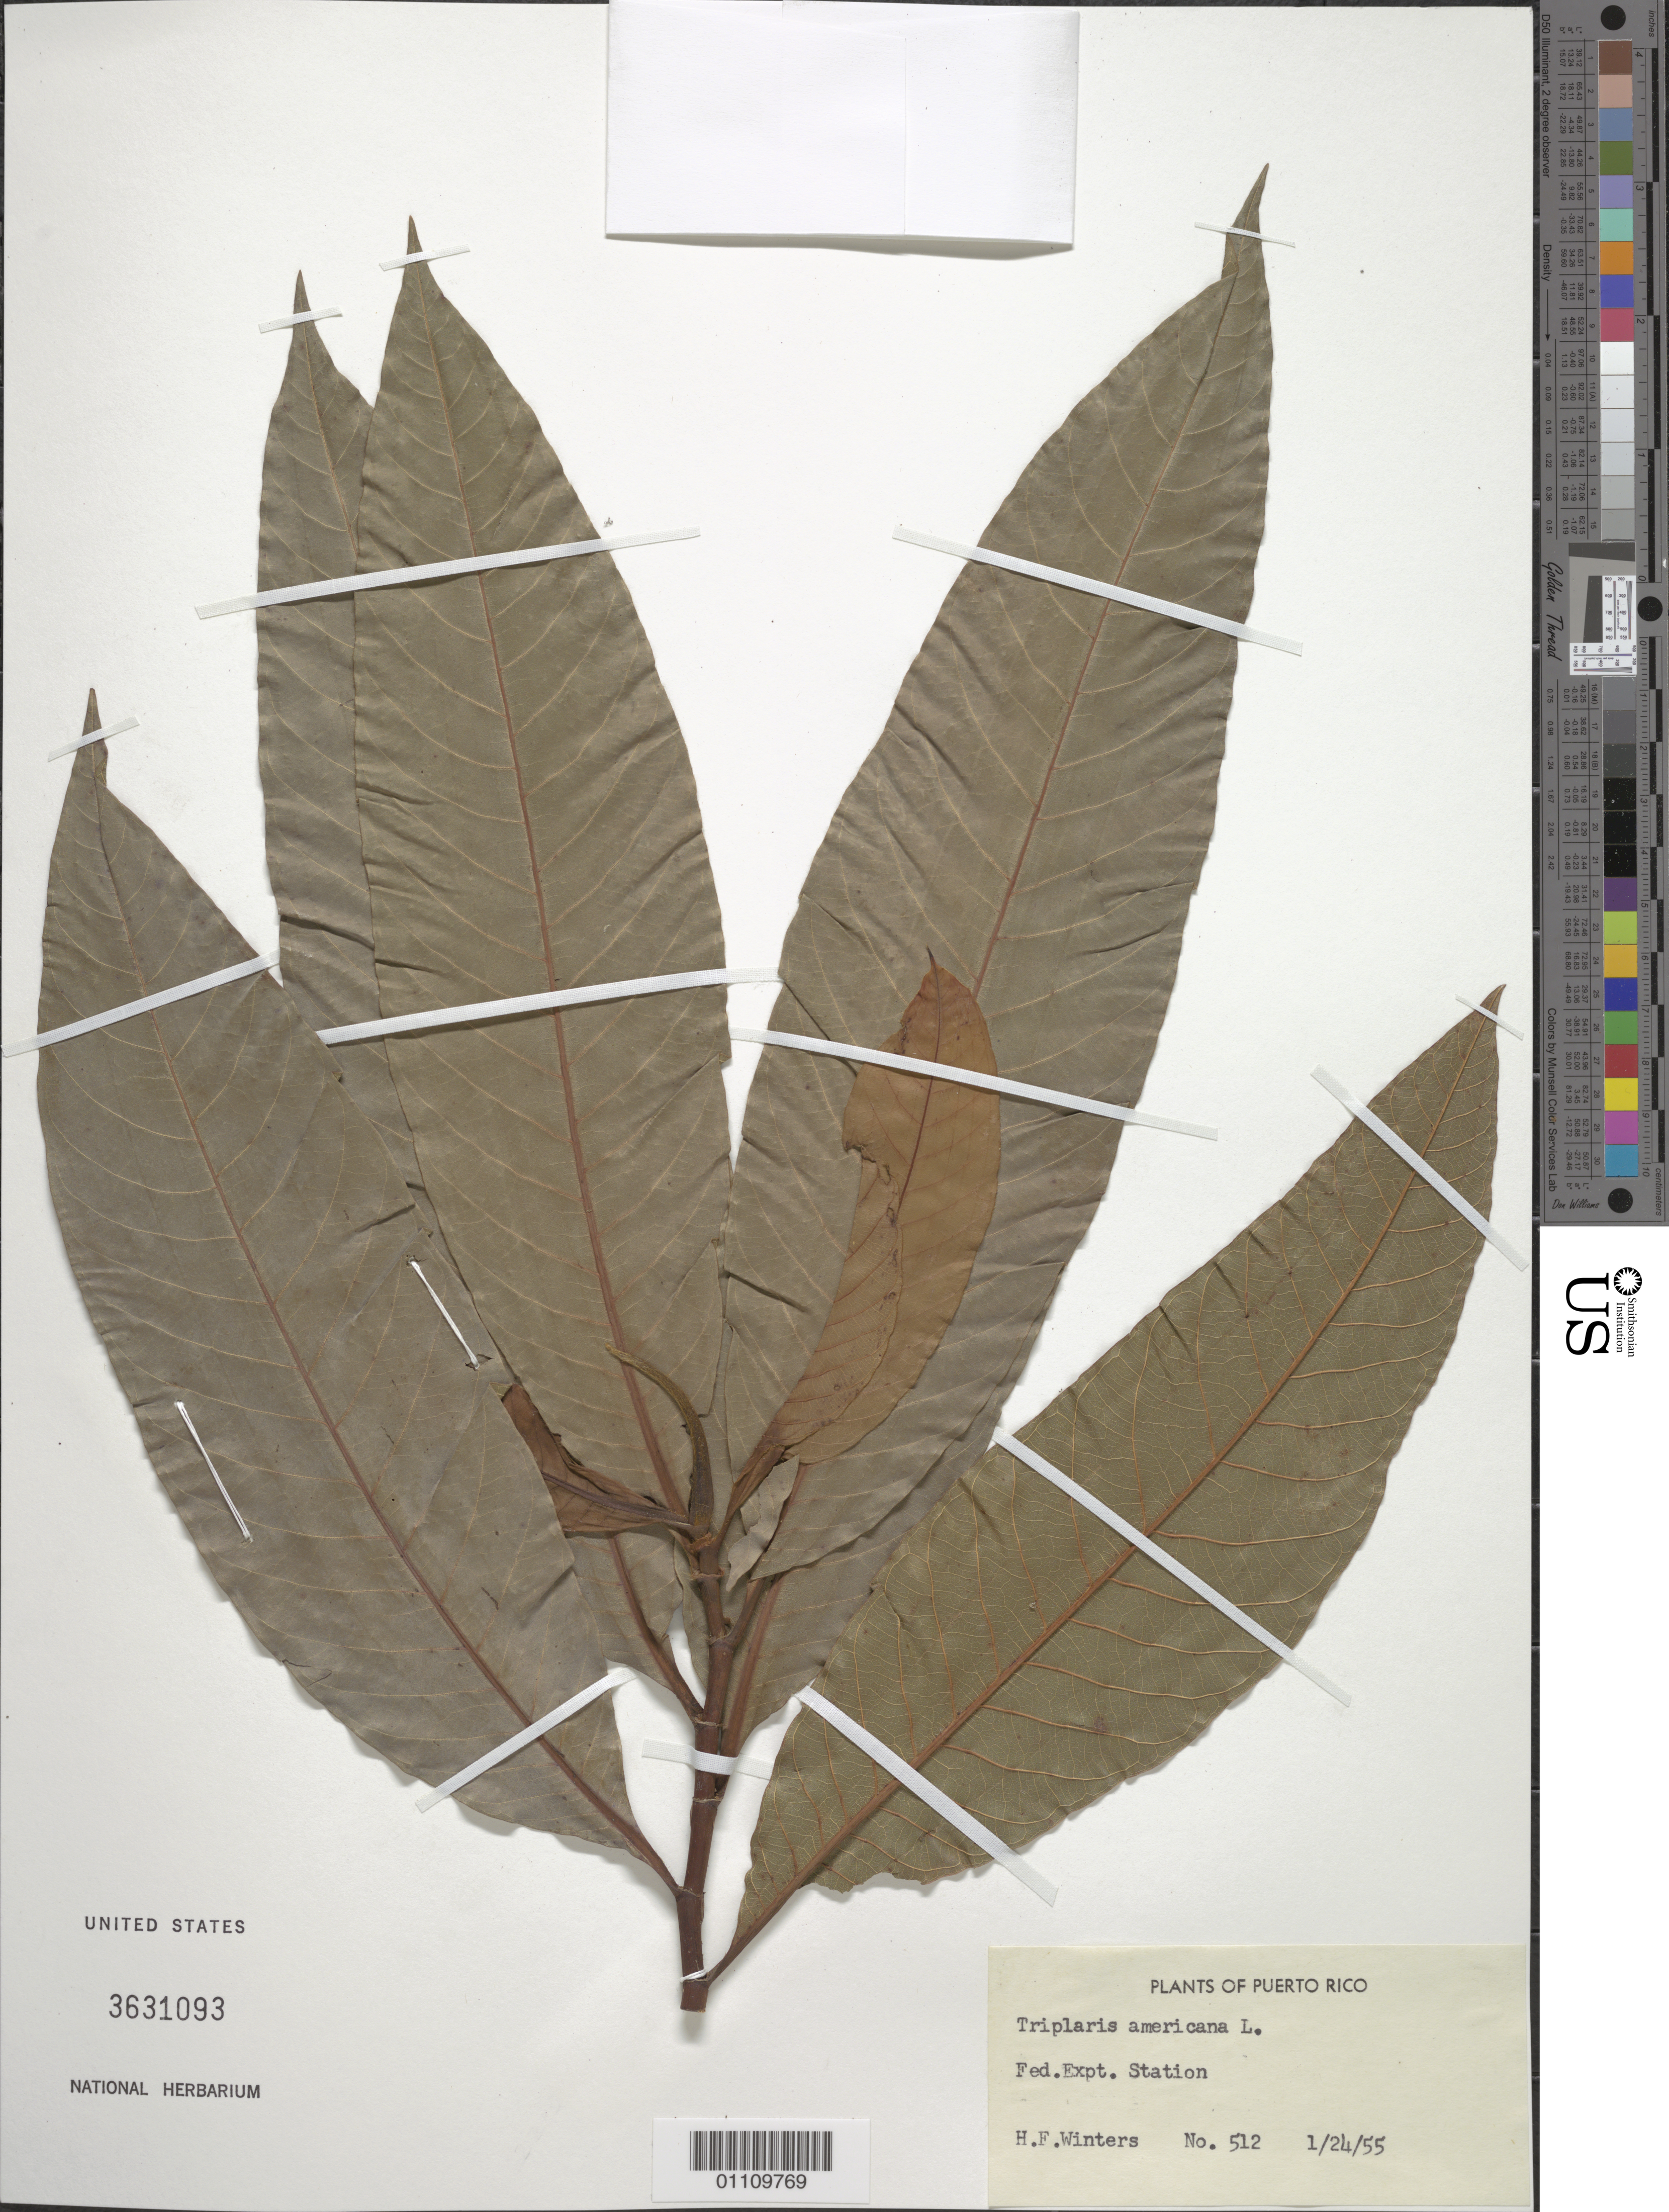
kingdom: Plantae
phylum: Tracheophyta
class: Magnoliopsida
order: Caryophyllales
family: Polygonaceae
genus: Triplaris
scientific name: Triplaris americana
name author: L.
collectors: H. Winters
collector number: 512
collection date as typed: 24 Jan 1955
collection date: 1955-01-24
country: Puerto Rico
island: Puerto Rico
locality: Federal Expt. Station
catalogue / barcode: US 3631093